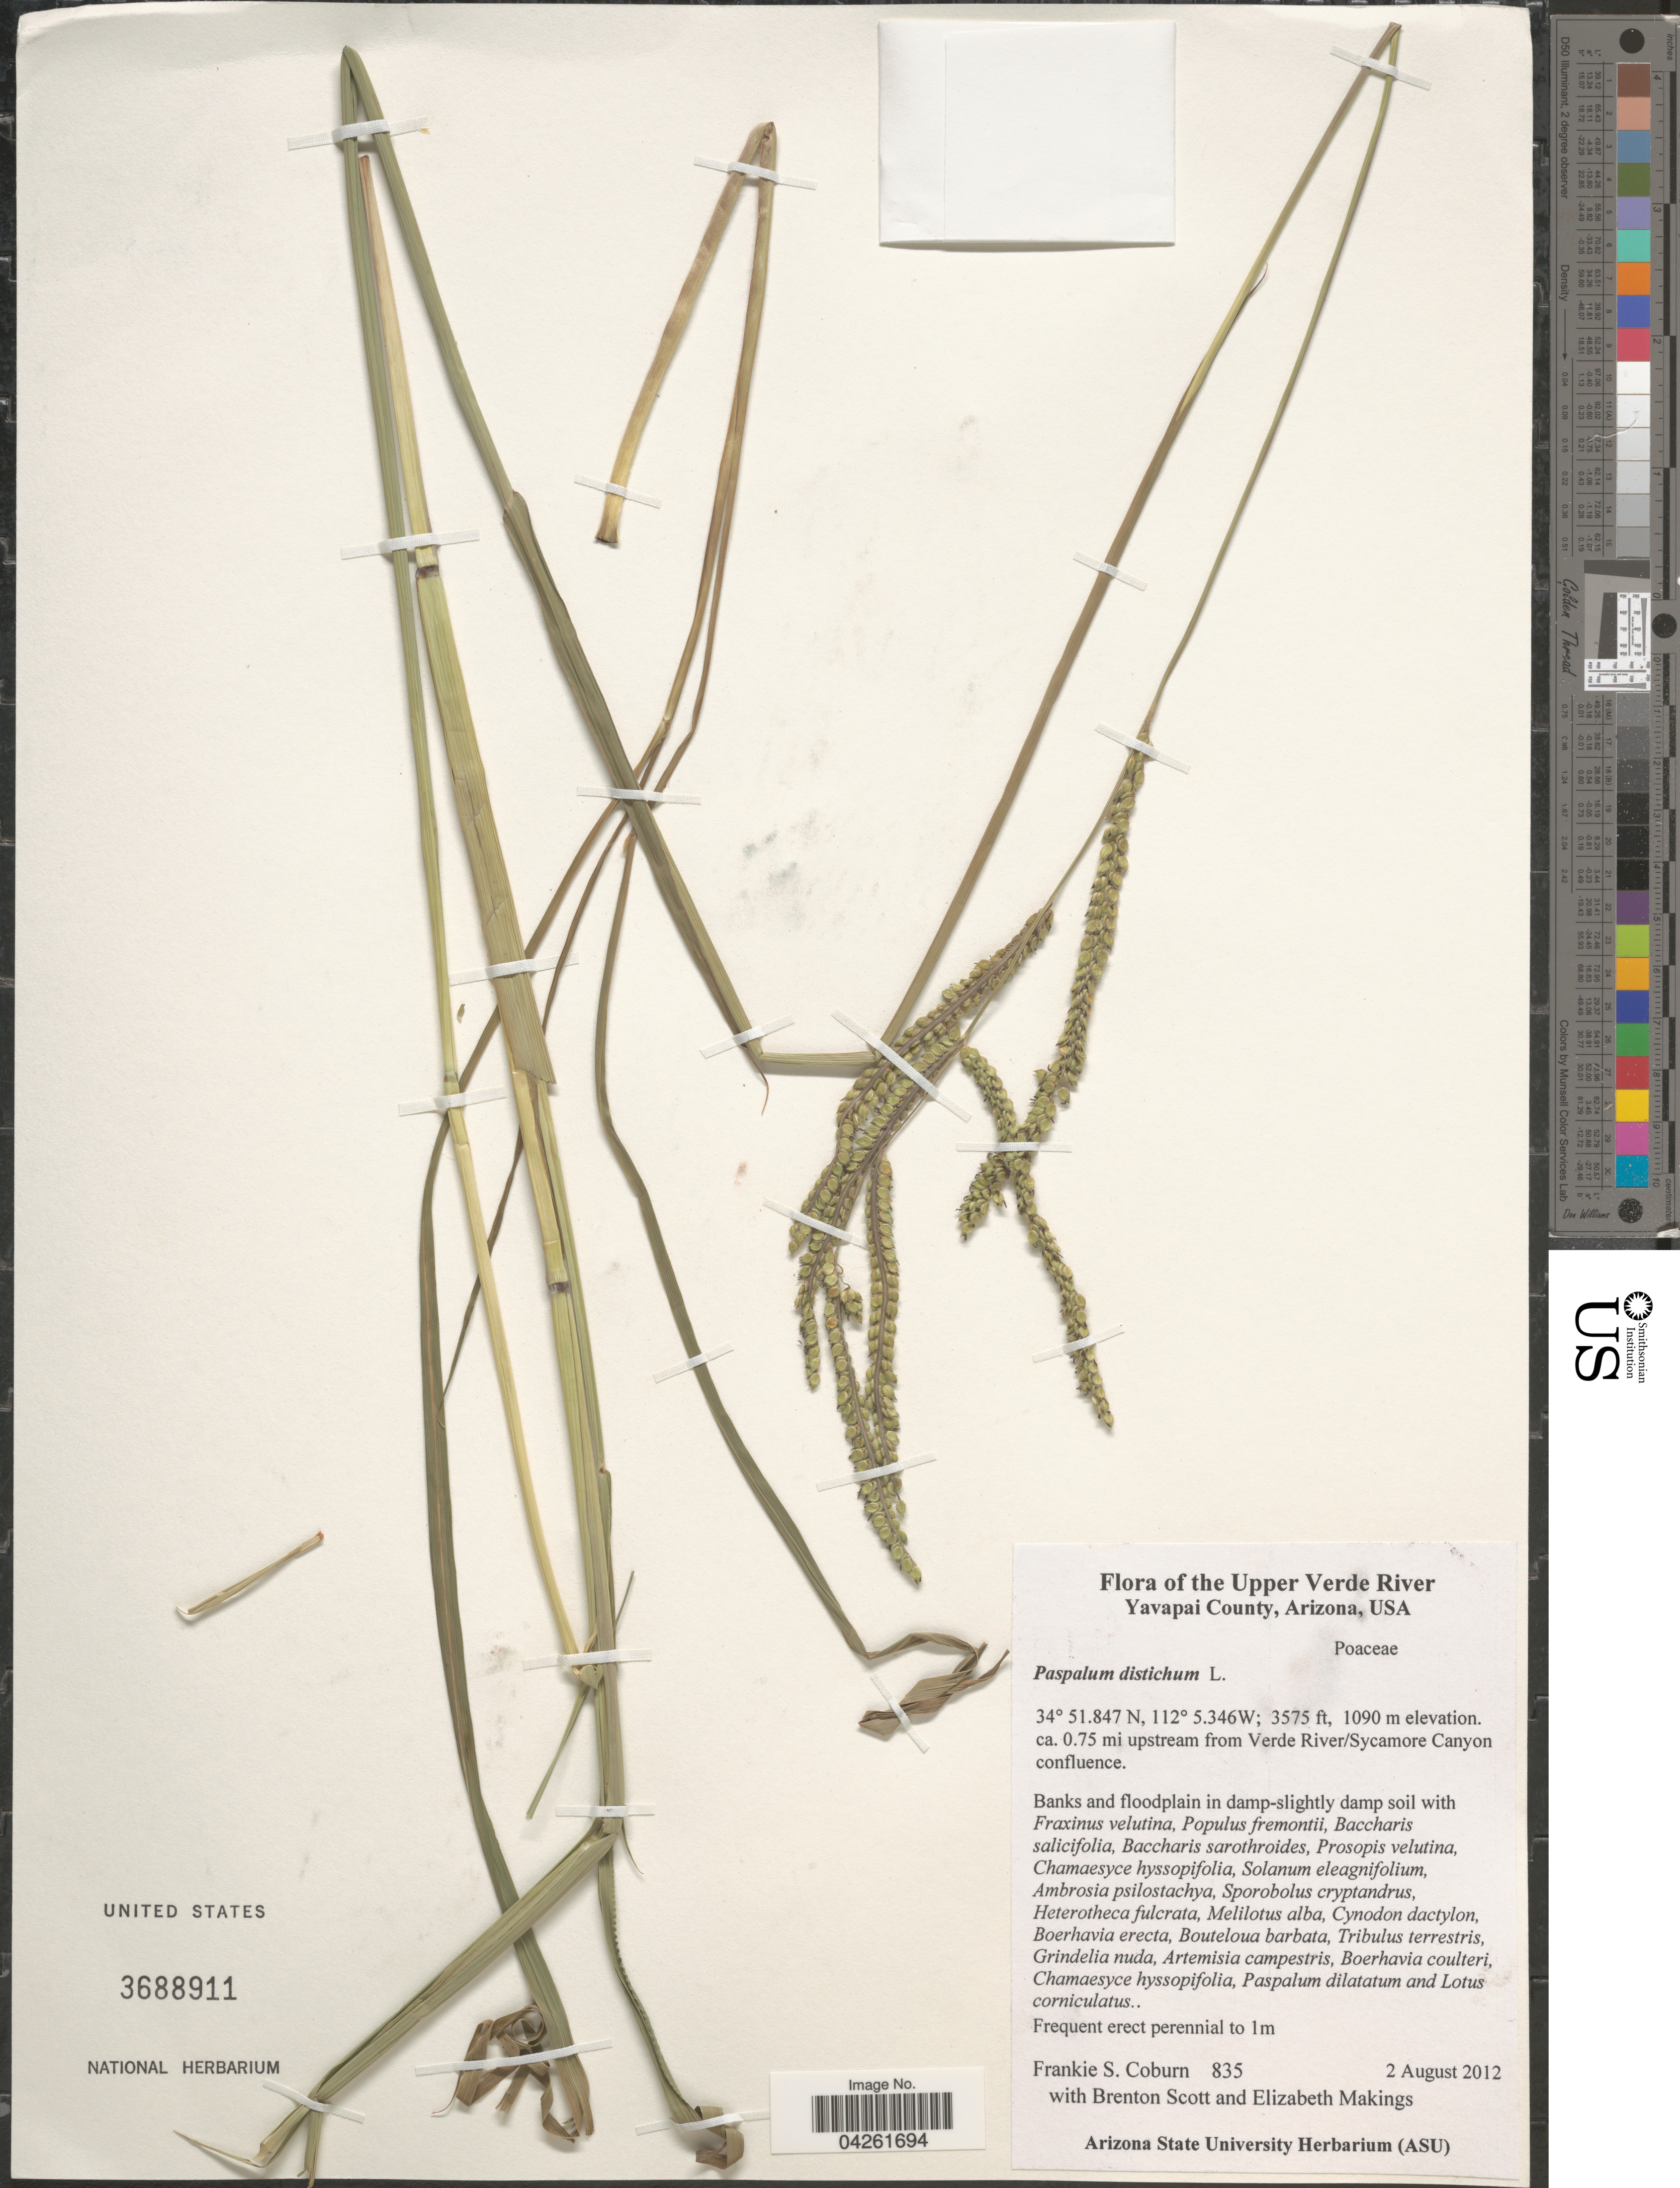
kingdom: Plantae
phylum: Tracheophyta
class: Liliopsida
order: Poales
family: Poaceae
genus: Paspalum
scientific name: Paspalum distichum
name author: L.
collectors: F. Coburn, B. Scott & E. Makings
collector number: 835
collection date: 2012-08-02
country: United States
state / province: Arizona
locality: The Upper Verde River. Yavapai County. Ca. 0.75 mi upstream from Verde River/Sycamore Canyon confluence.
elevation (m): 1090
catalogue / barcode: US 3688911